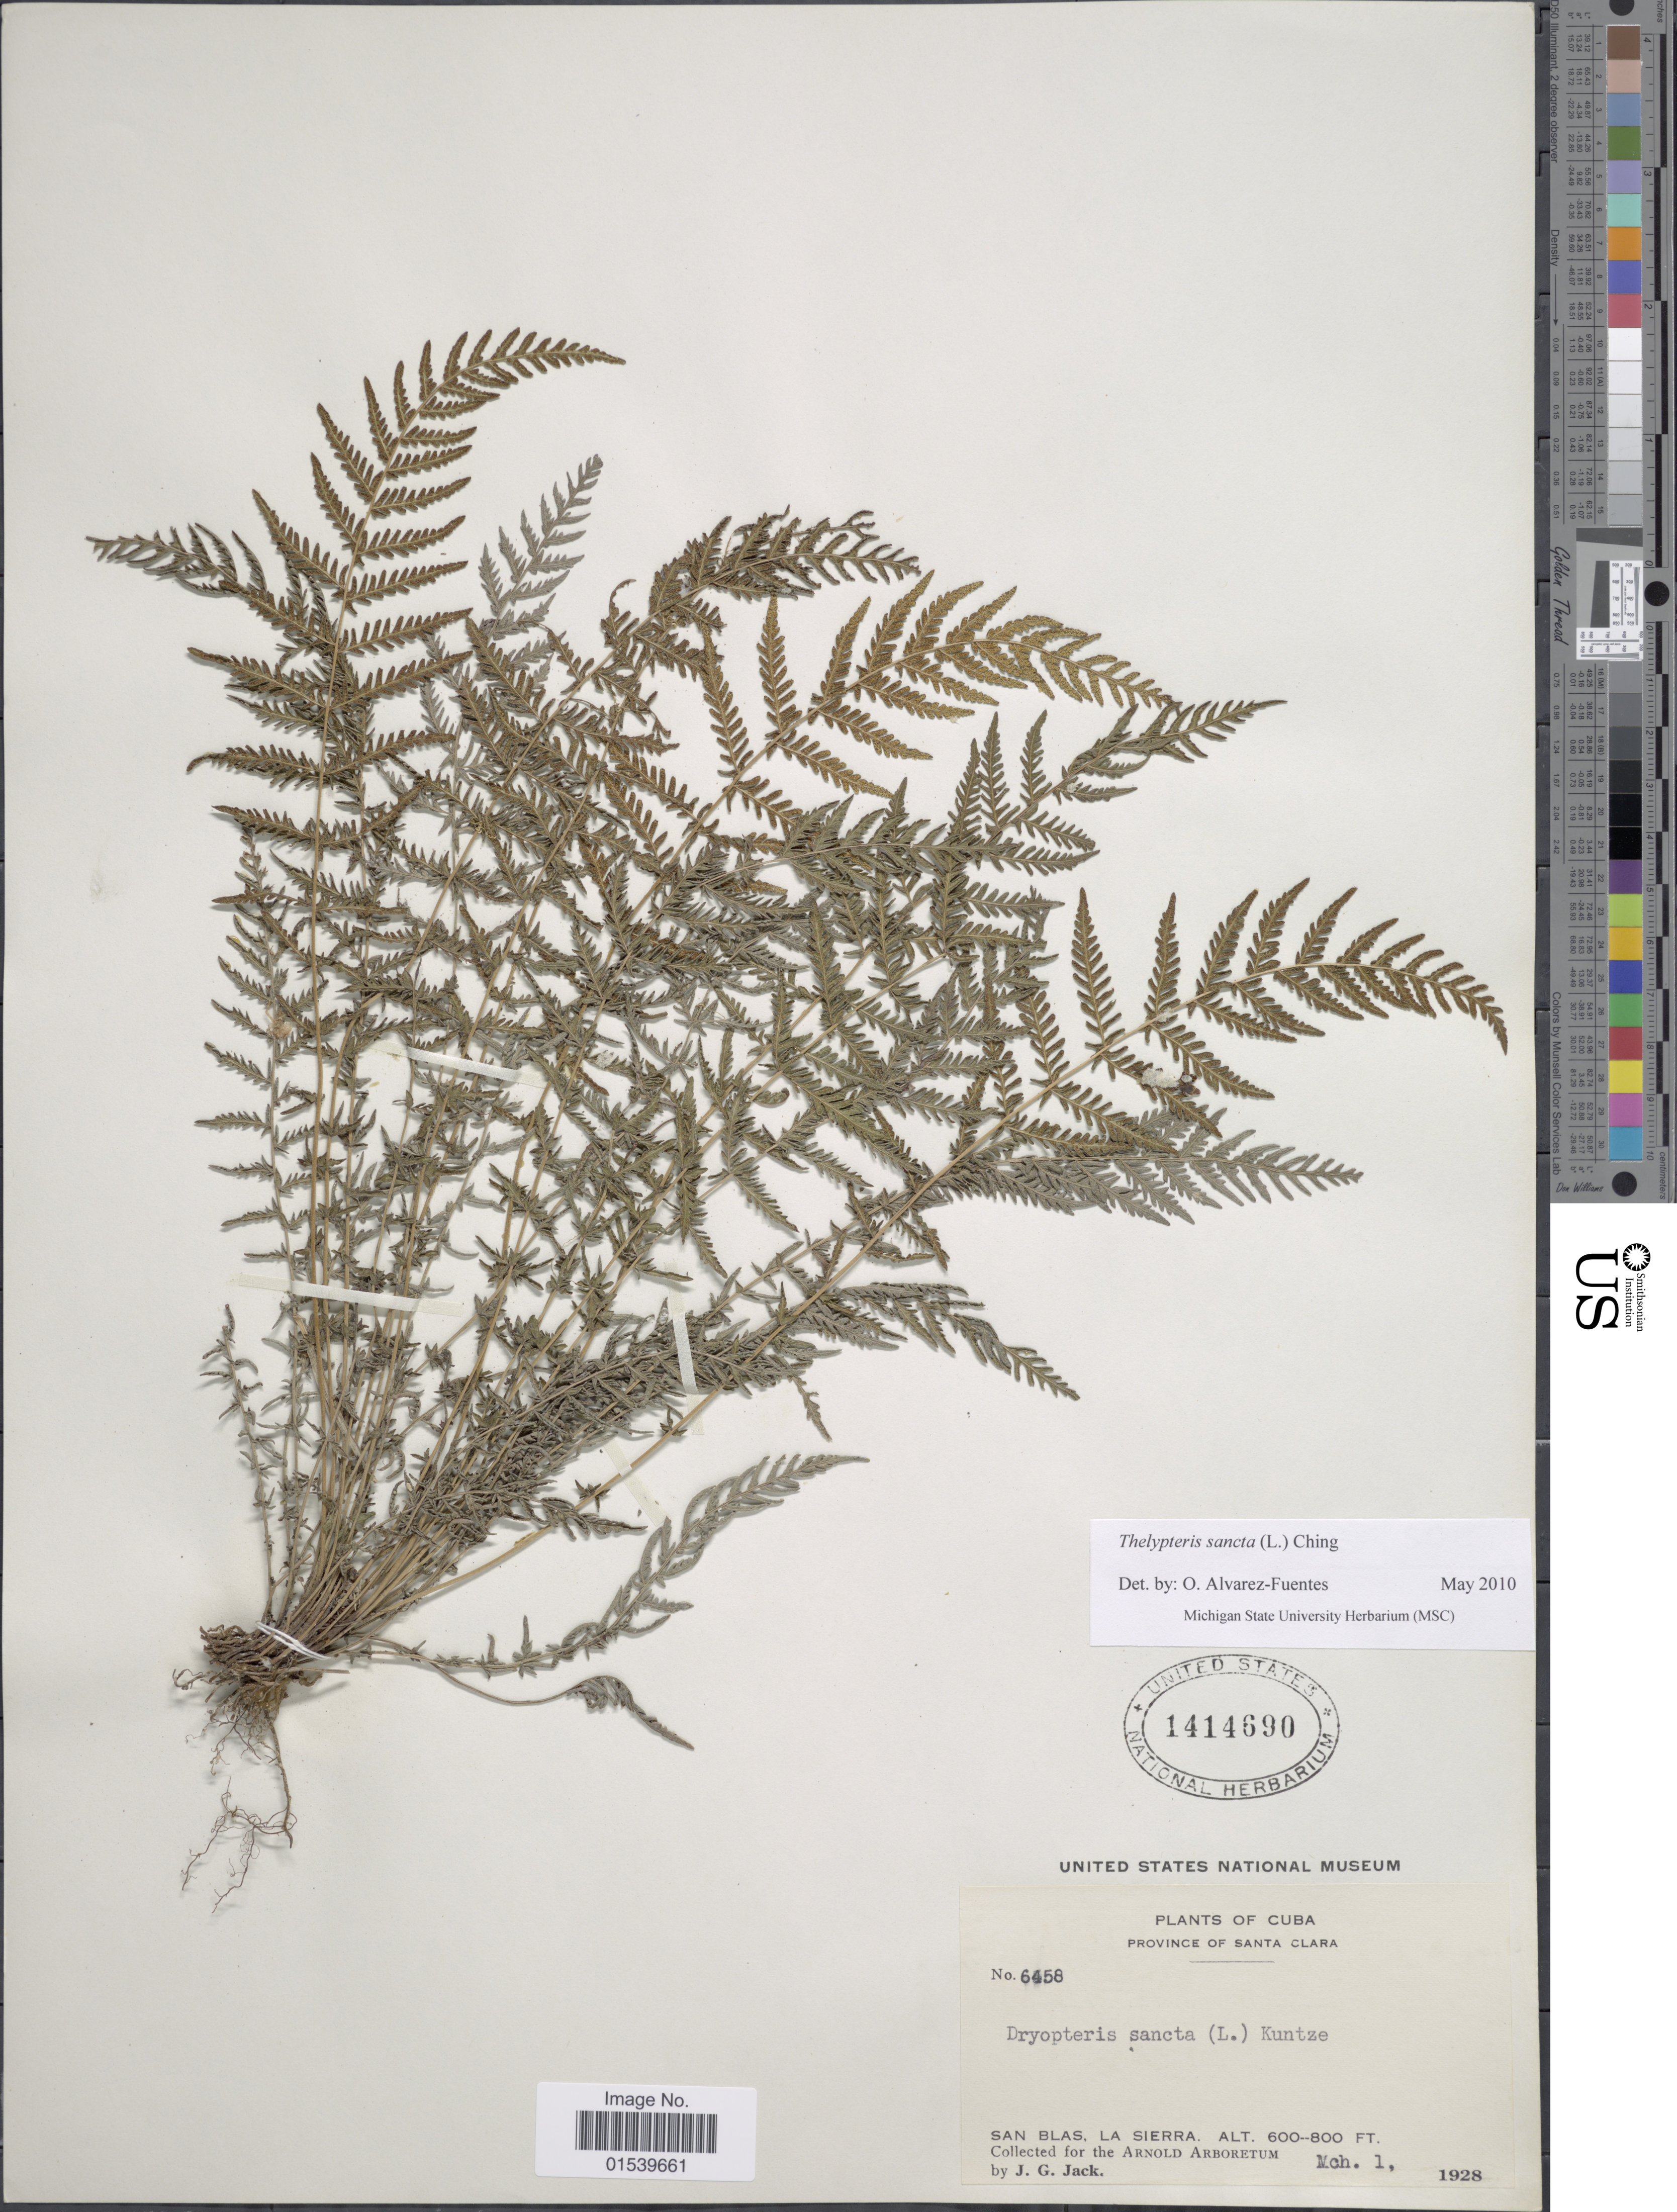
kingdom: Plantae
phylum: Tracheophyta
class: Polypodiopsida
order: Polypodiales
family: Thelypteridaceae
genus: Amauropelta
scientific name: Amauropelta sancta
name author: (L.) Pic. Serm.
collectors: J. G. Jack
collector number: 6458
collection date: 1928-03-01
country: Cuba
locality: Province of Santa Clara, San Blas, la Sierra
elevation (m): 183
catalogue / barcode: US 1414690